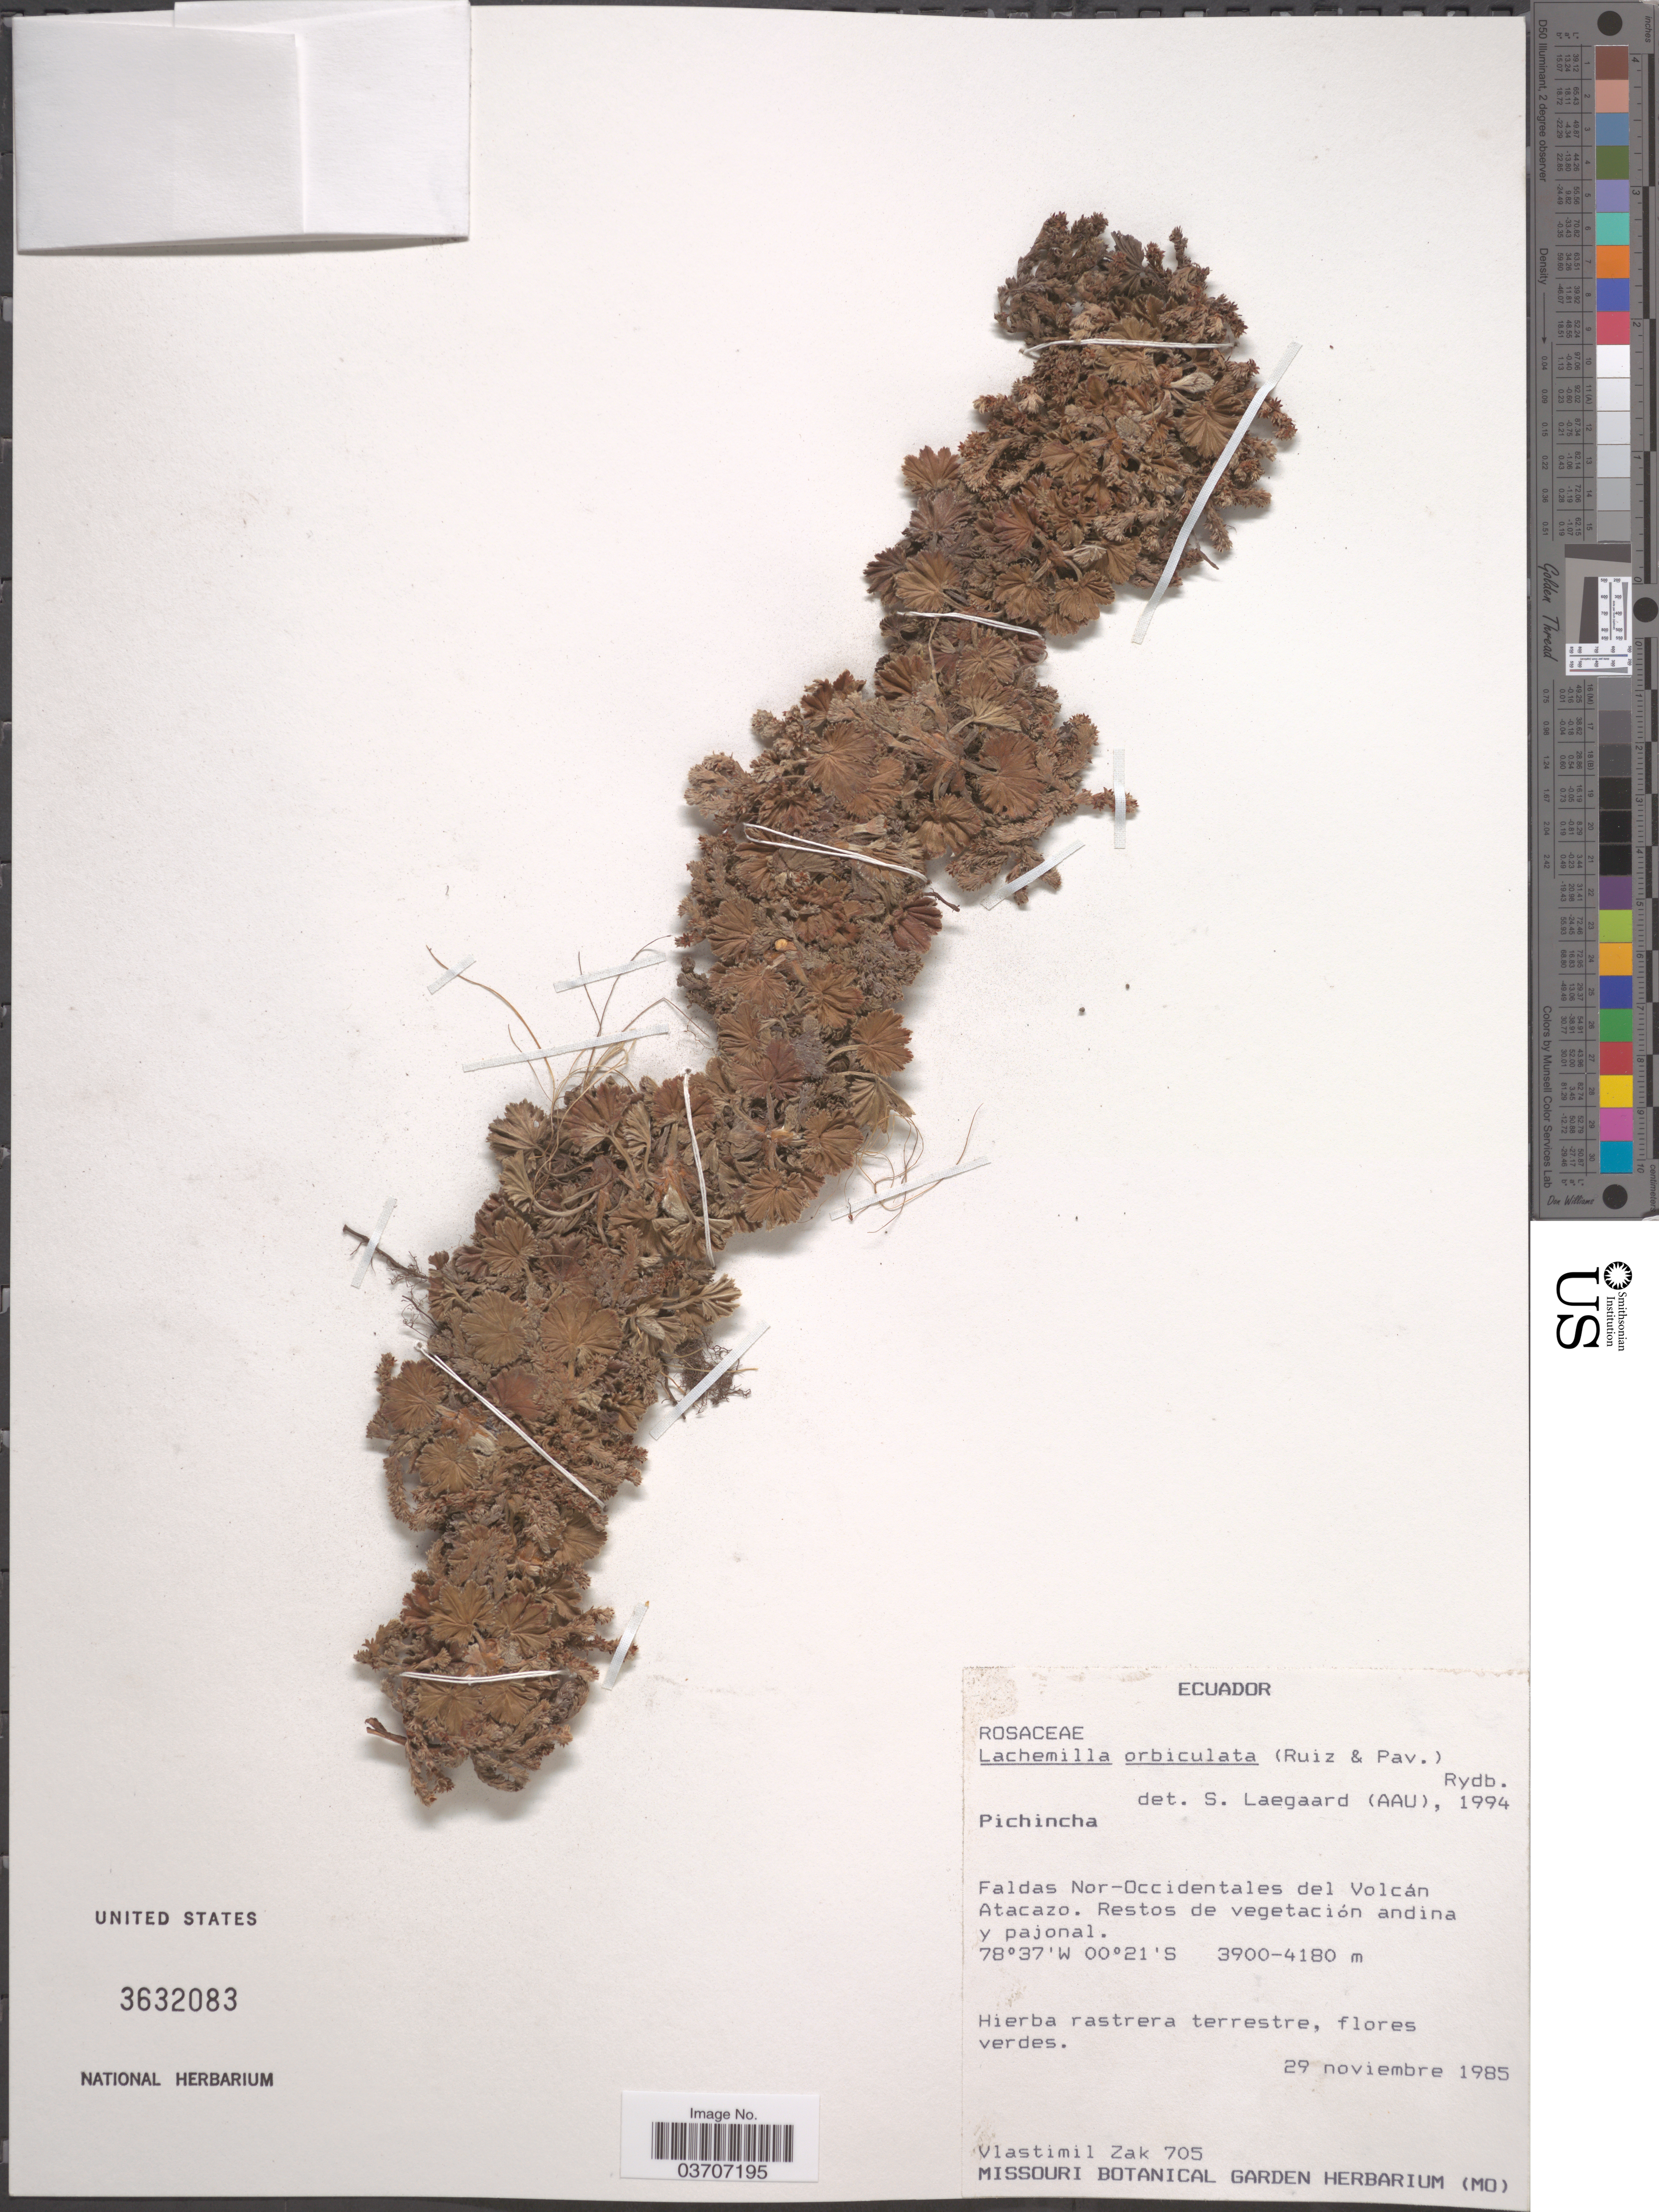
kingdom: Plantae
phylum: Tracheophyta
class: Magnoliopsida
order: Rosales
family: Rosaceae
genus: Lachemilla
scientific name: Lachemilla orbiculata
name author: (Ruiz & Pav.) Rydb.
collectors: V. Zak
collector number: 705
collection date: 1985-11-29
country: Ecuador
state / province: Pichincha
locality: Faldas Nor-Occidentales del Volcán Atacazo.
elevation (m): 3900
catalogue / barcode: US 3632083